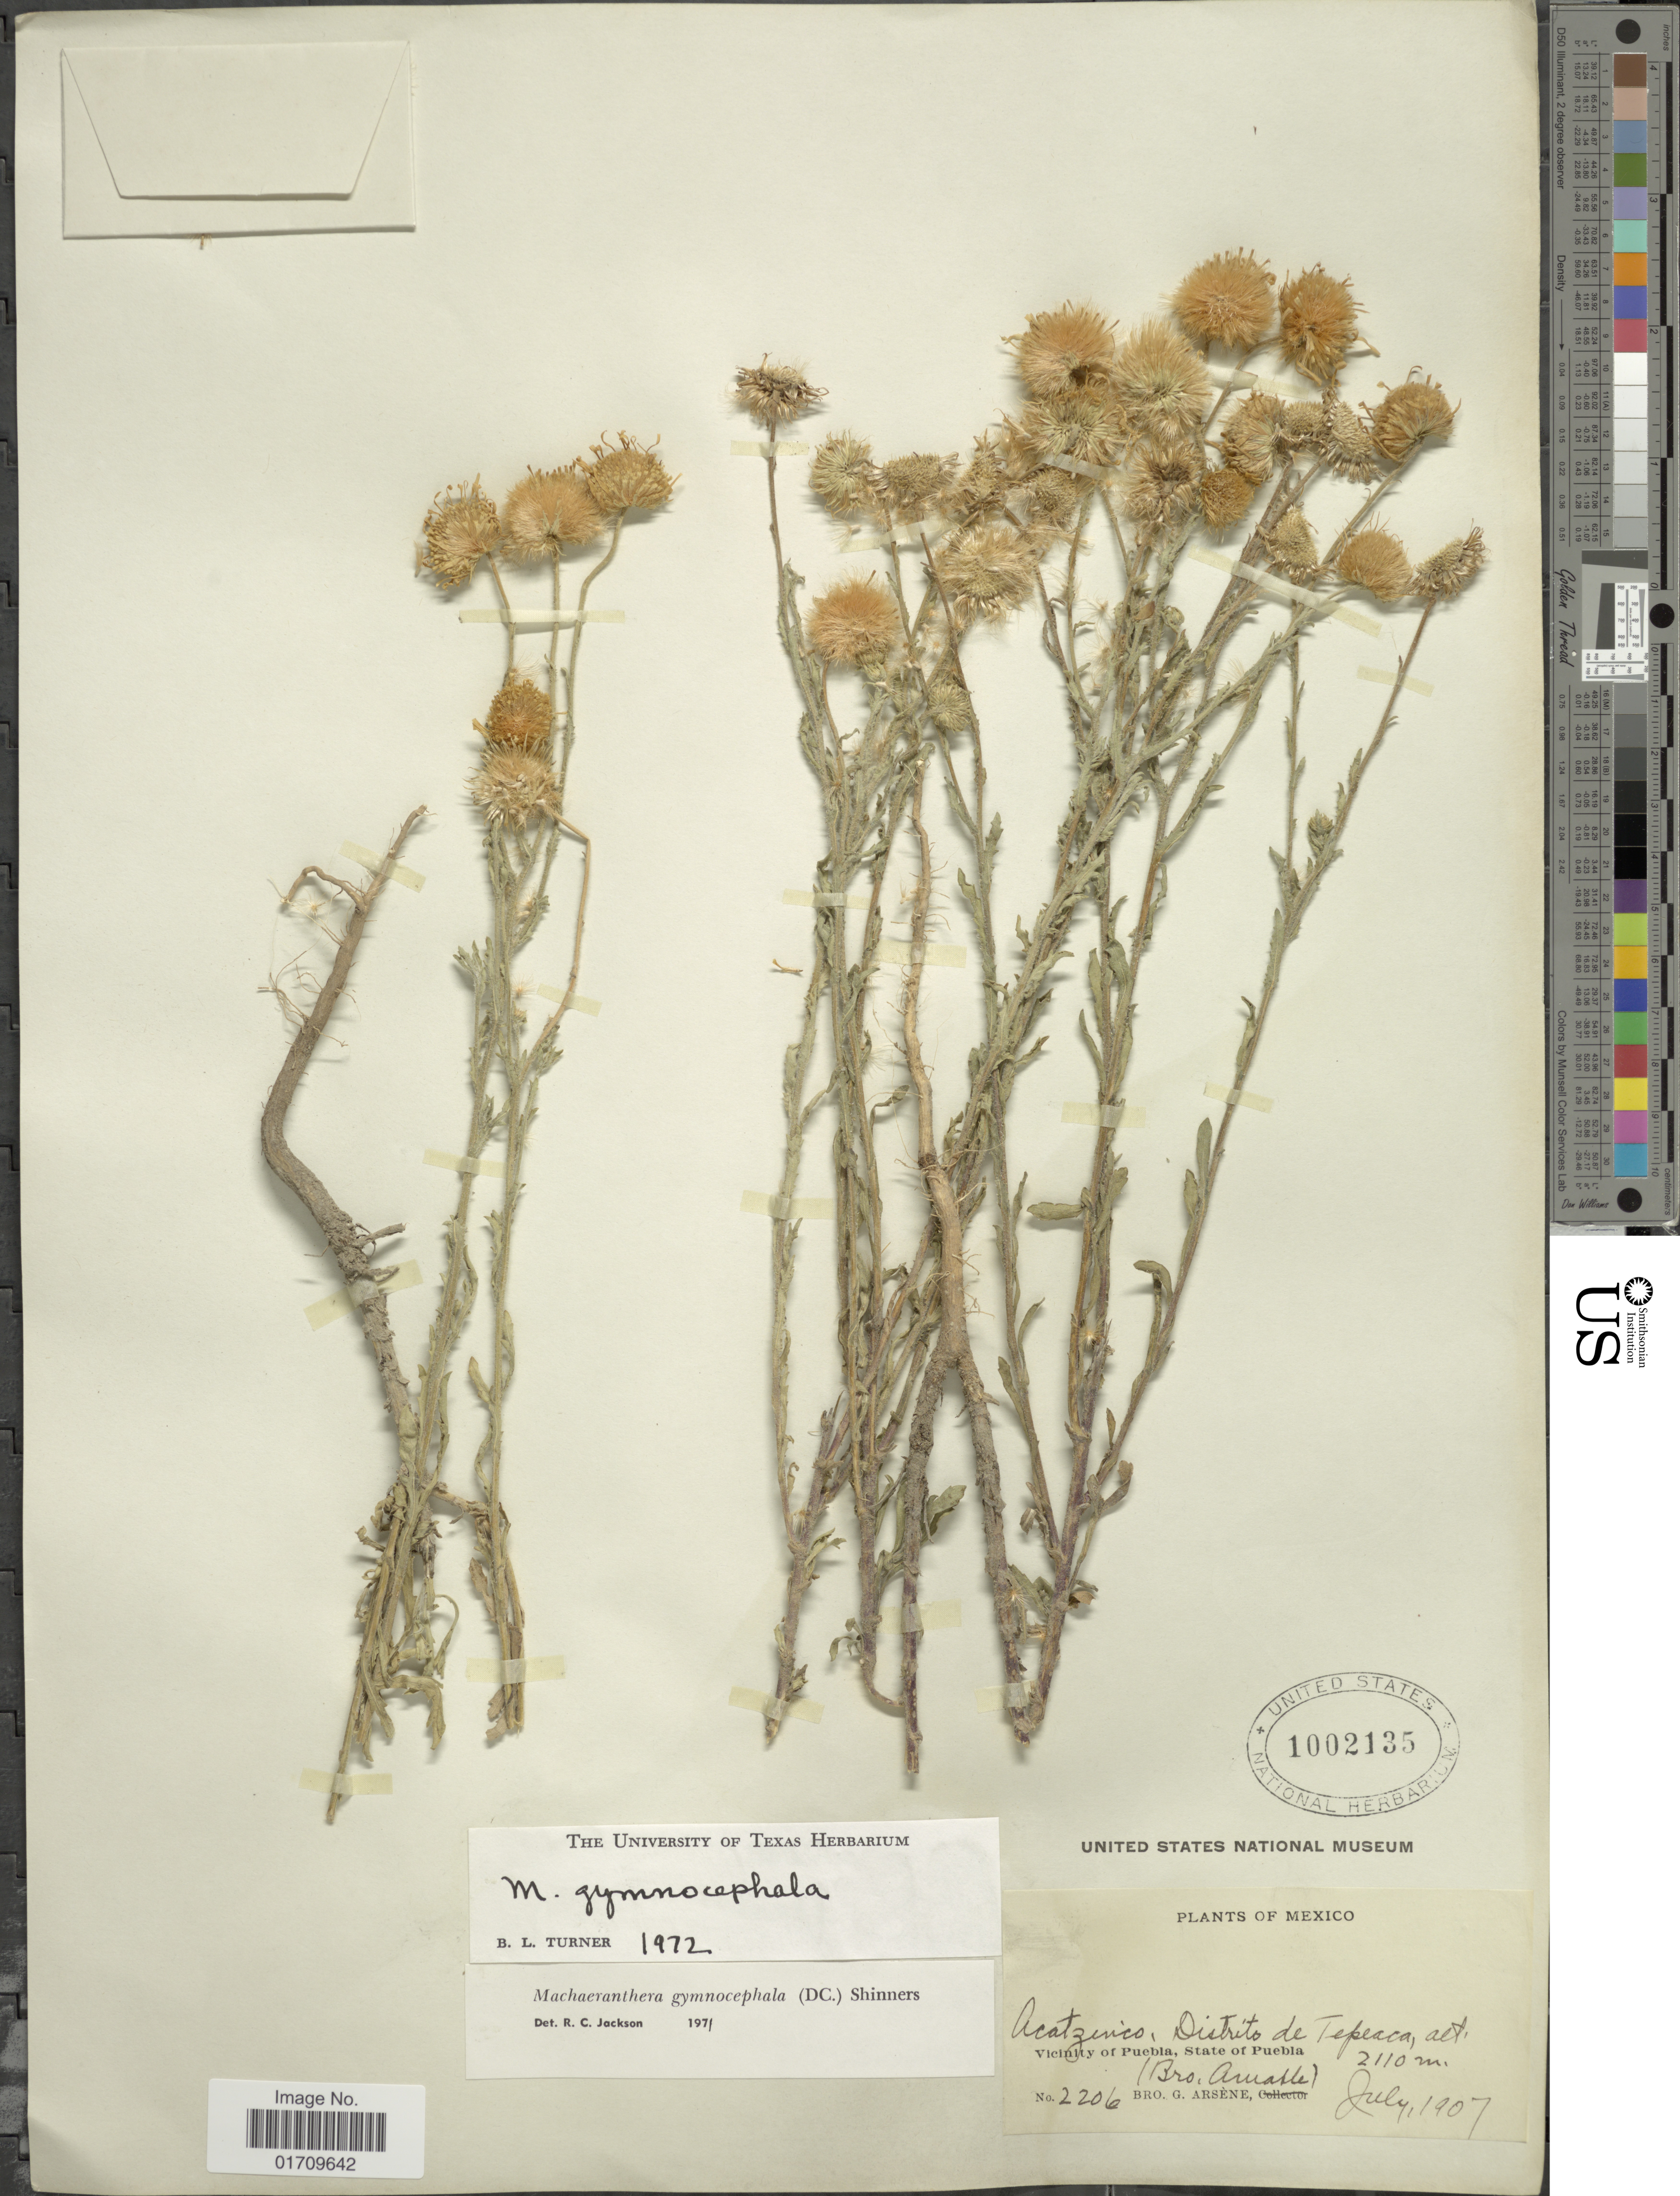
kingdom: Plantae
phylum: Tracheophyta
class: Magnoliopsida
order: Asterales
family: Asteraceae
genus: Machaeranthera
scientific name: Machaeranthera gymnocephala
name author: (DC.) Shinners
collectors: B. Arnable & Bro. G. Arsène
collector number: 2206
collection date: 1907-07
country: Mexico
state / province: Puebla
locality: Acatzinco, Distrito de Tepeaca, Vicinity of Puebla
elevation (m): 2110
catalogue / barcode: US 1002135